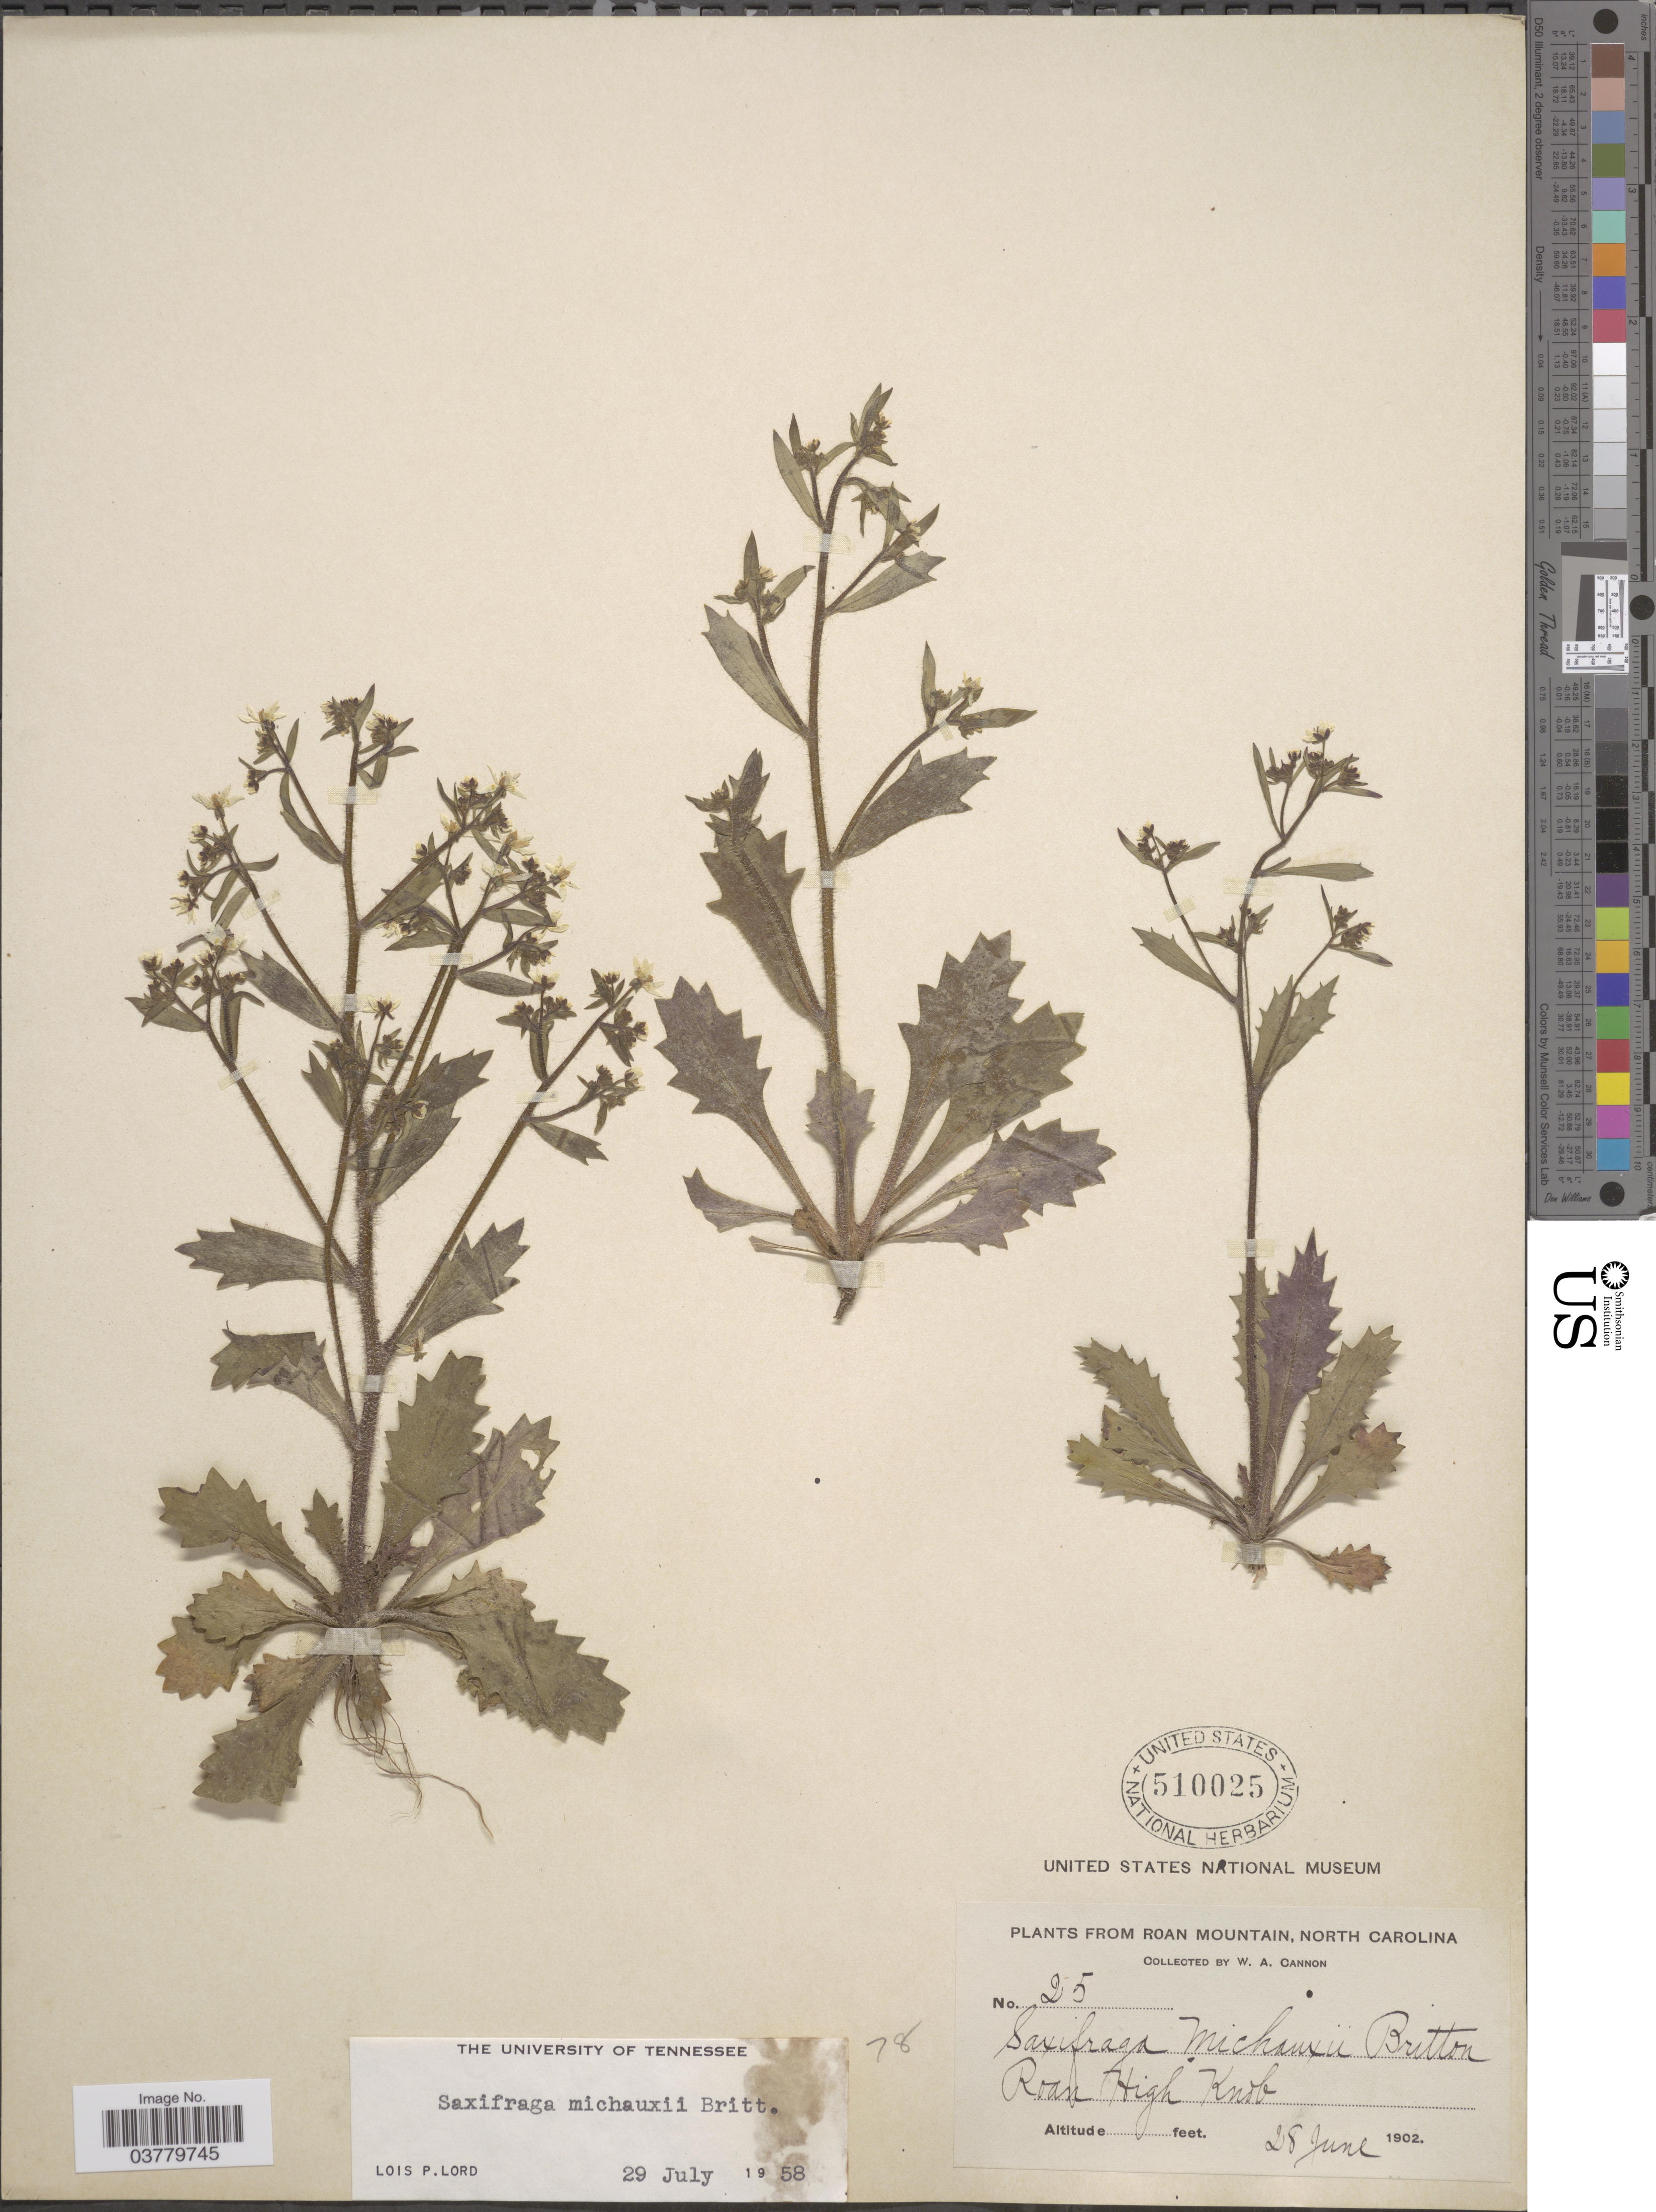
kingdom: Plantae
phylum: Tracheophyta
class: Magnoliopsida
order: Saxifragales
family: Saxifragaceae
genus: Micranthes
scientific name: Micranthes petiolaris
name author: (Raf.) Bush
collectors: W. Cannon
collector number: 25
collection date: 1902-06-28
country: United States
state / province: North Carolina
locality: Roan Mountain. Roan High Knob.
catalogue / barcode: US 510025